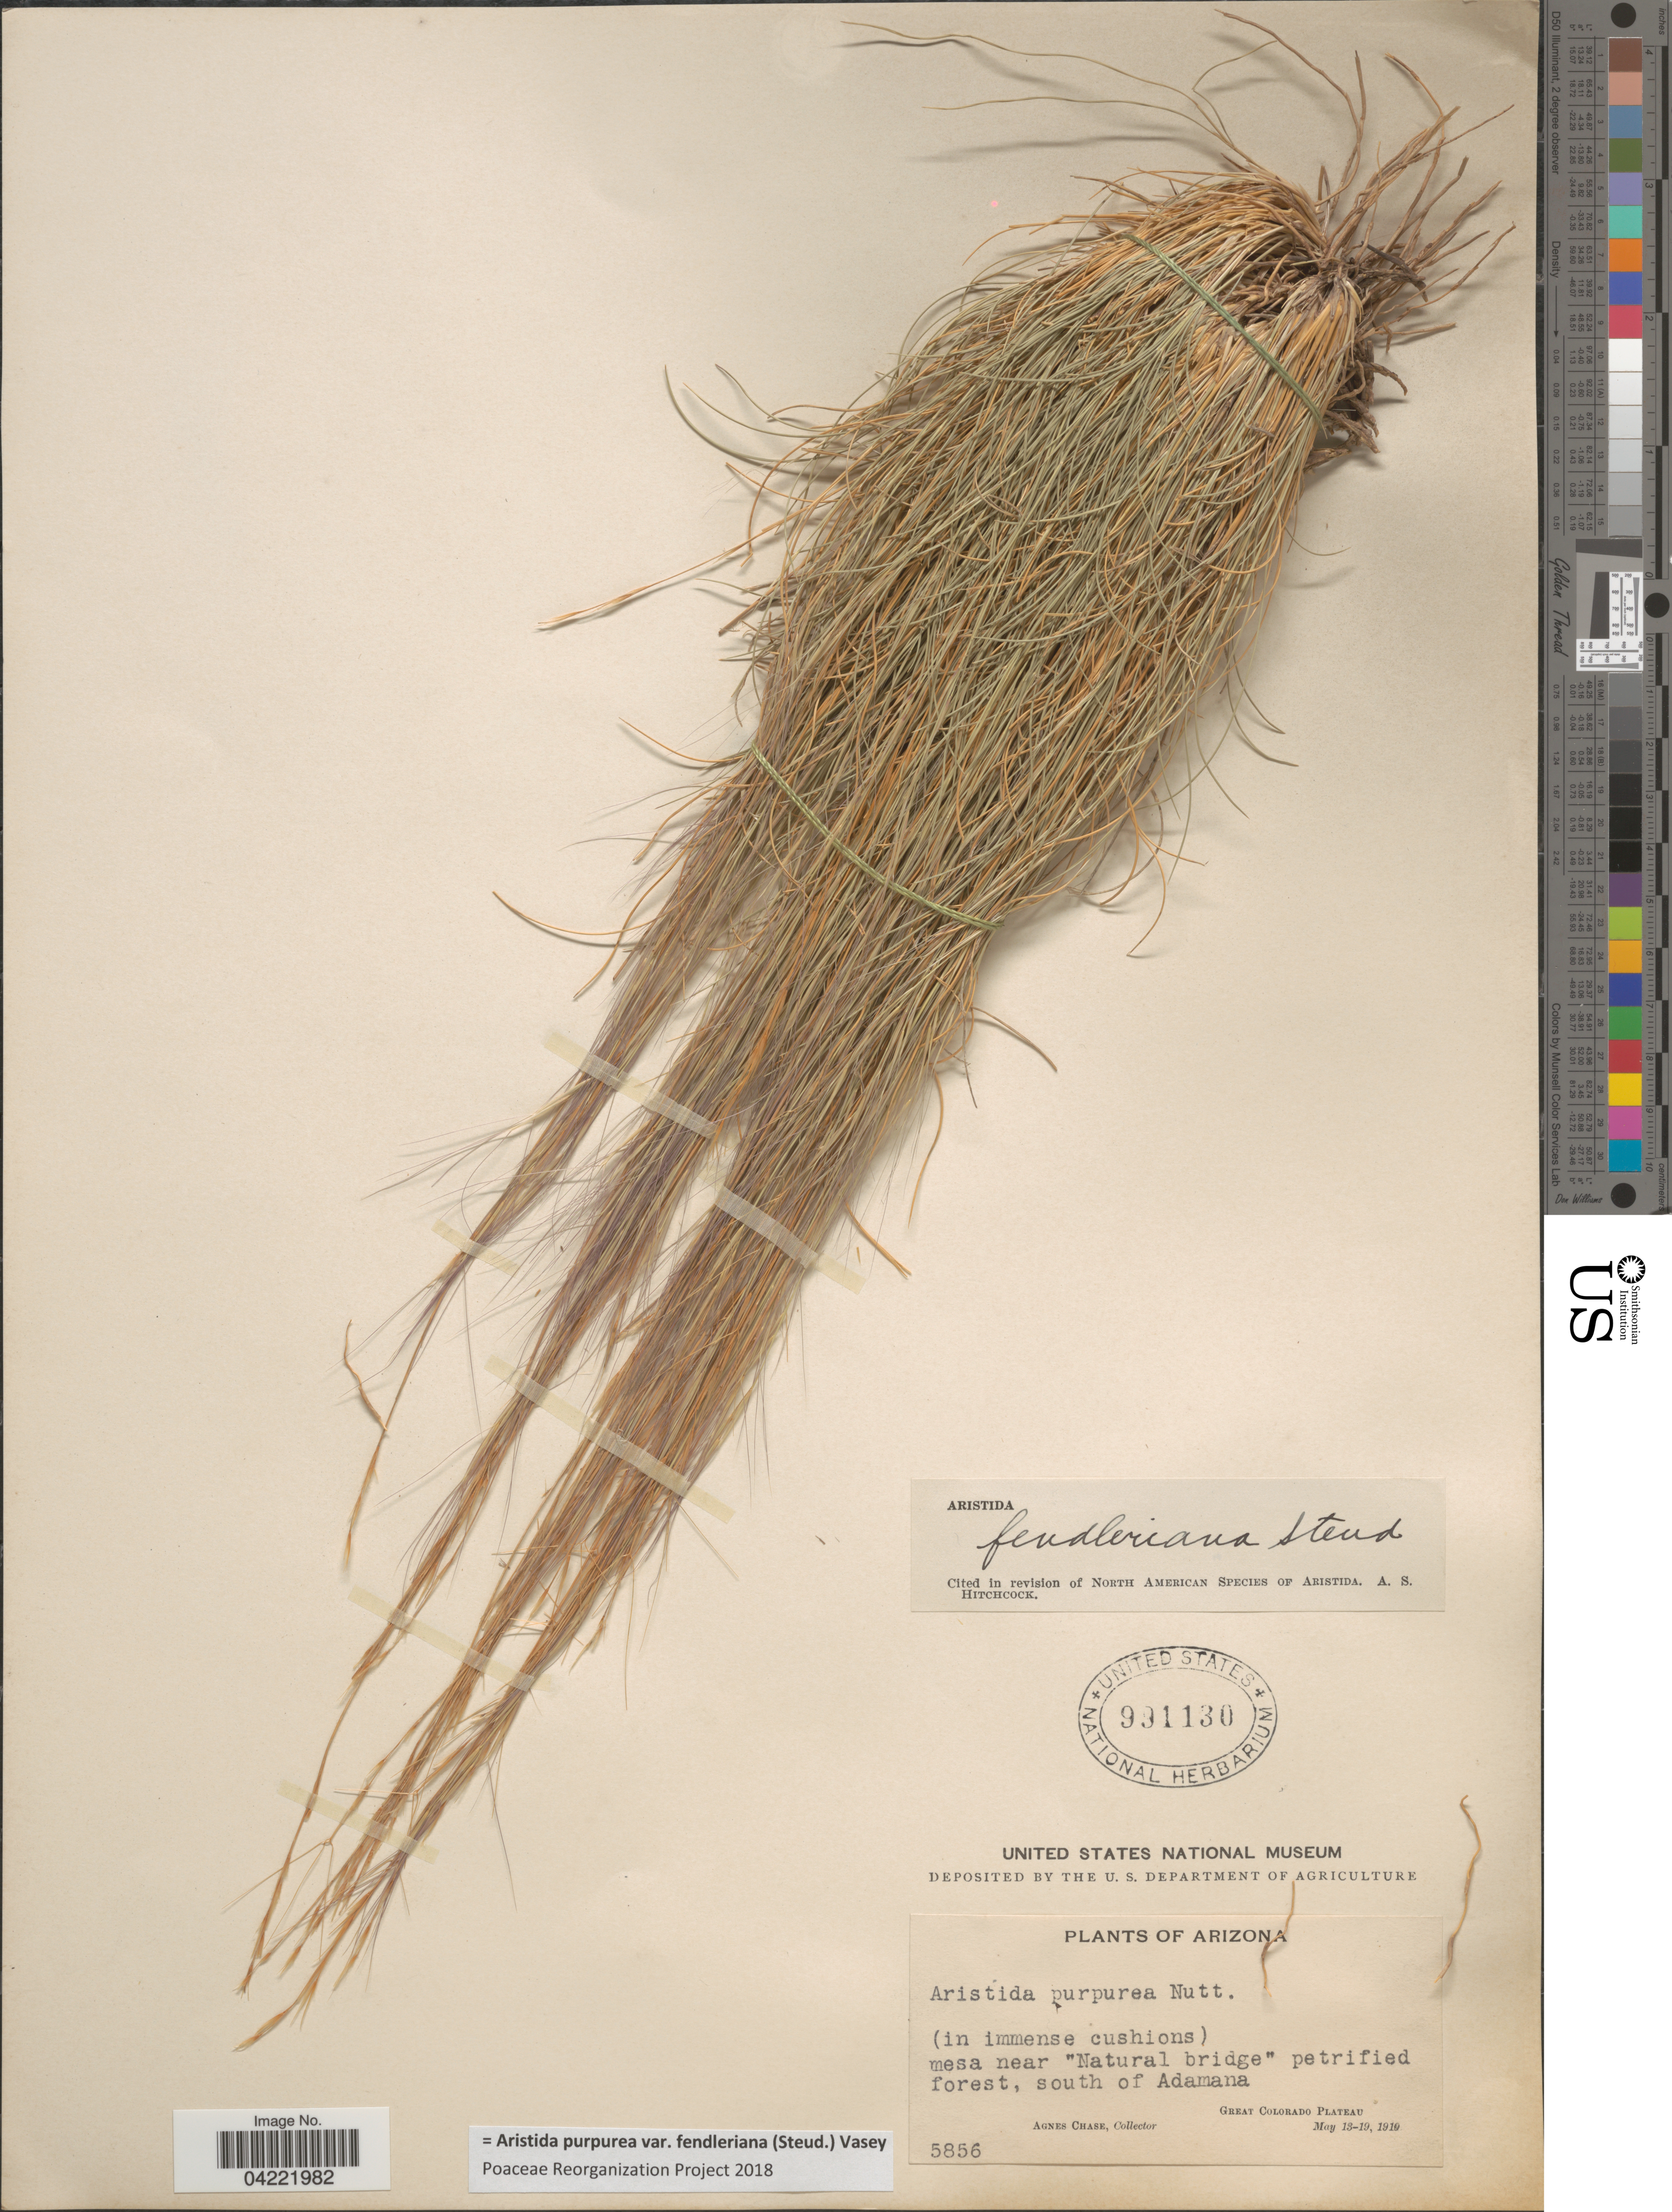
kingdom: Plantae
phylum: Tracheophyta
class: Liliopsida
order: Poales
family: Poaceae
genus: Aristida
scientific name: Aristida purpurea var. fendleriana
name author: (Steud.) Vasey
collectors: A. Chase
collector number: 5856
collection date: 1910-05-13/1910-05-19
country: United States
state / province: Arizona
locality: (In immense cushions). Mesa near "Natural bridge" petrified forest, south of Adamana. Great Colorado Plateau. Great Colorado Plateau.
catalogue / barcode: US 991130